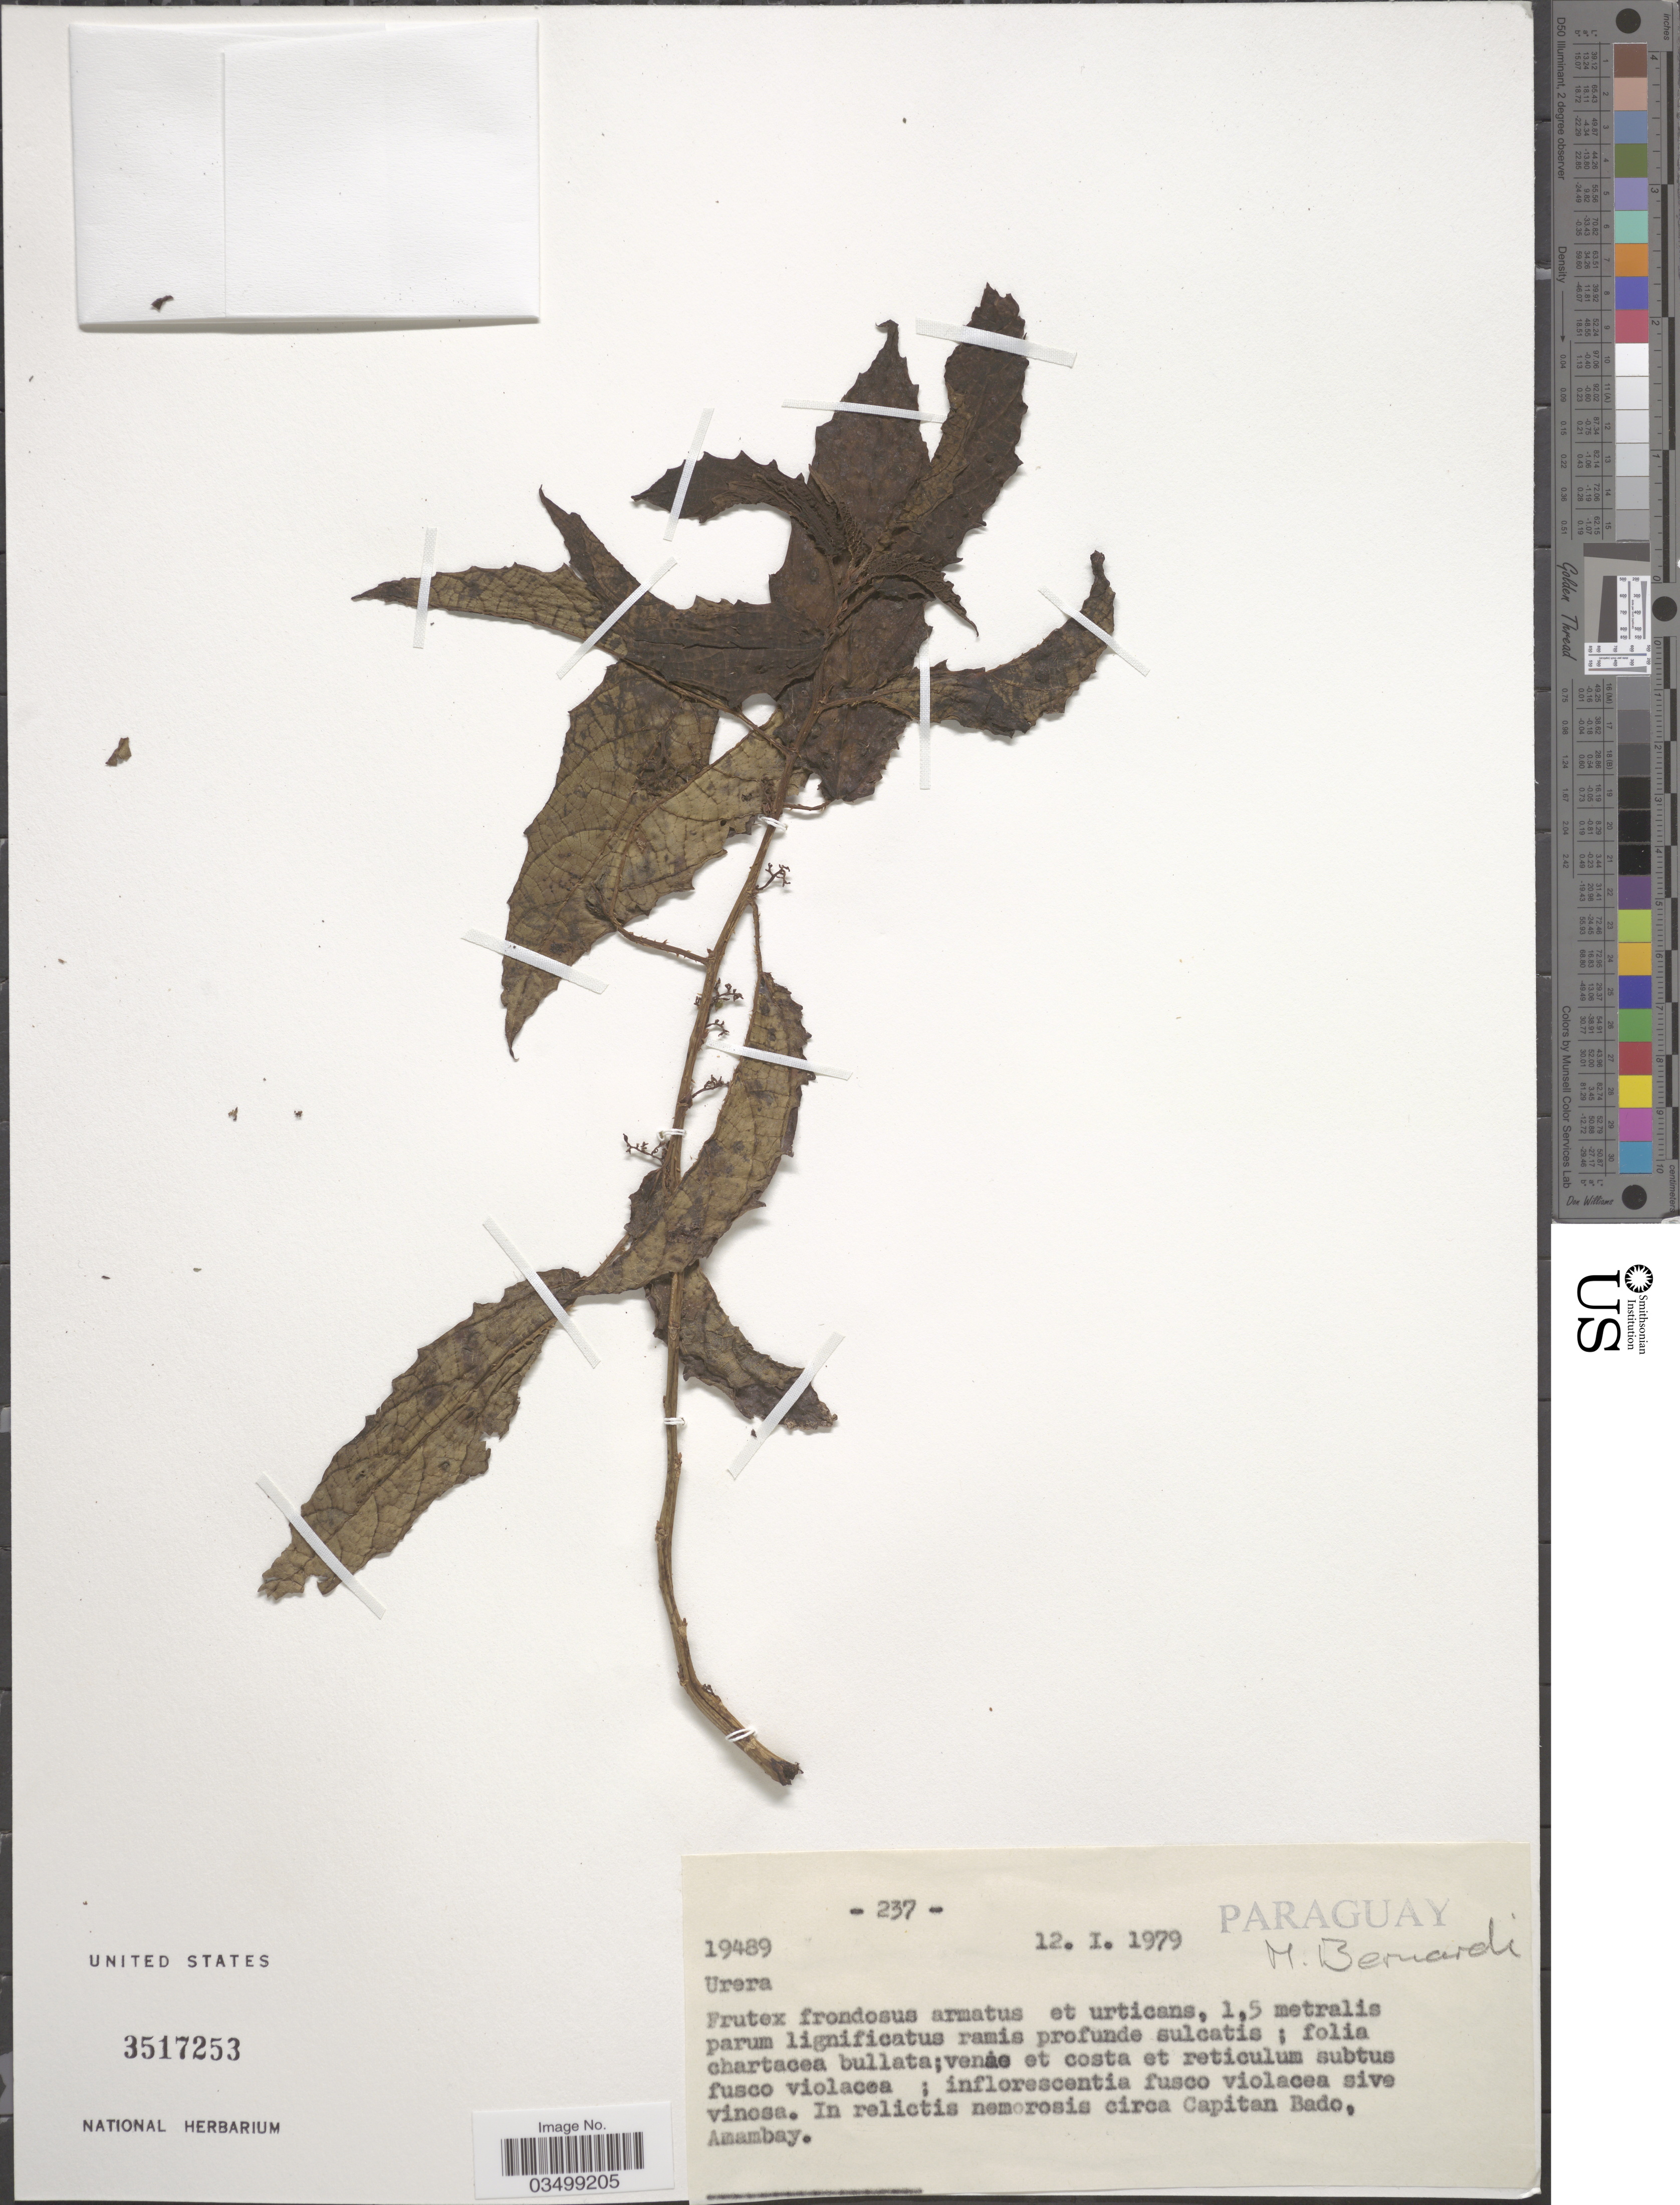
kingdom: Plantae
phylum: Tracheophyta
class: Magnoliopsida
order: Rosales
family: Urticaceae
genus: Urera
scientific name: Urera sp.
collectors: M. Bernardi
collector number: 19489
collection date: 1979-01-12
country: Paraguay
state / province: Amambay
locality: In relictis nemorosis circa Capitan Bado.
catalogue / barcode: US 3517253